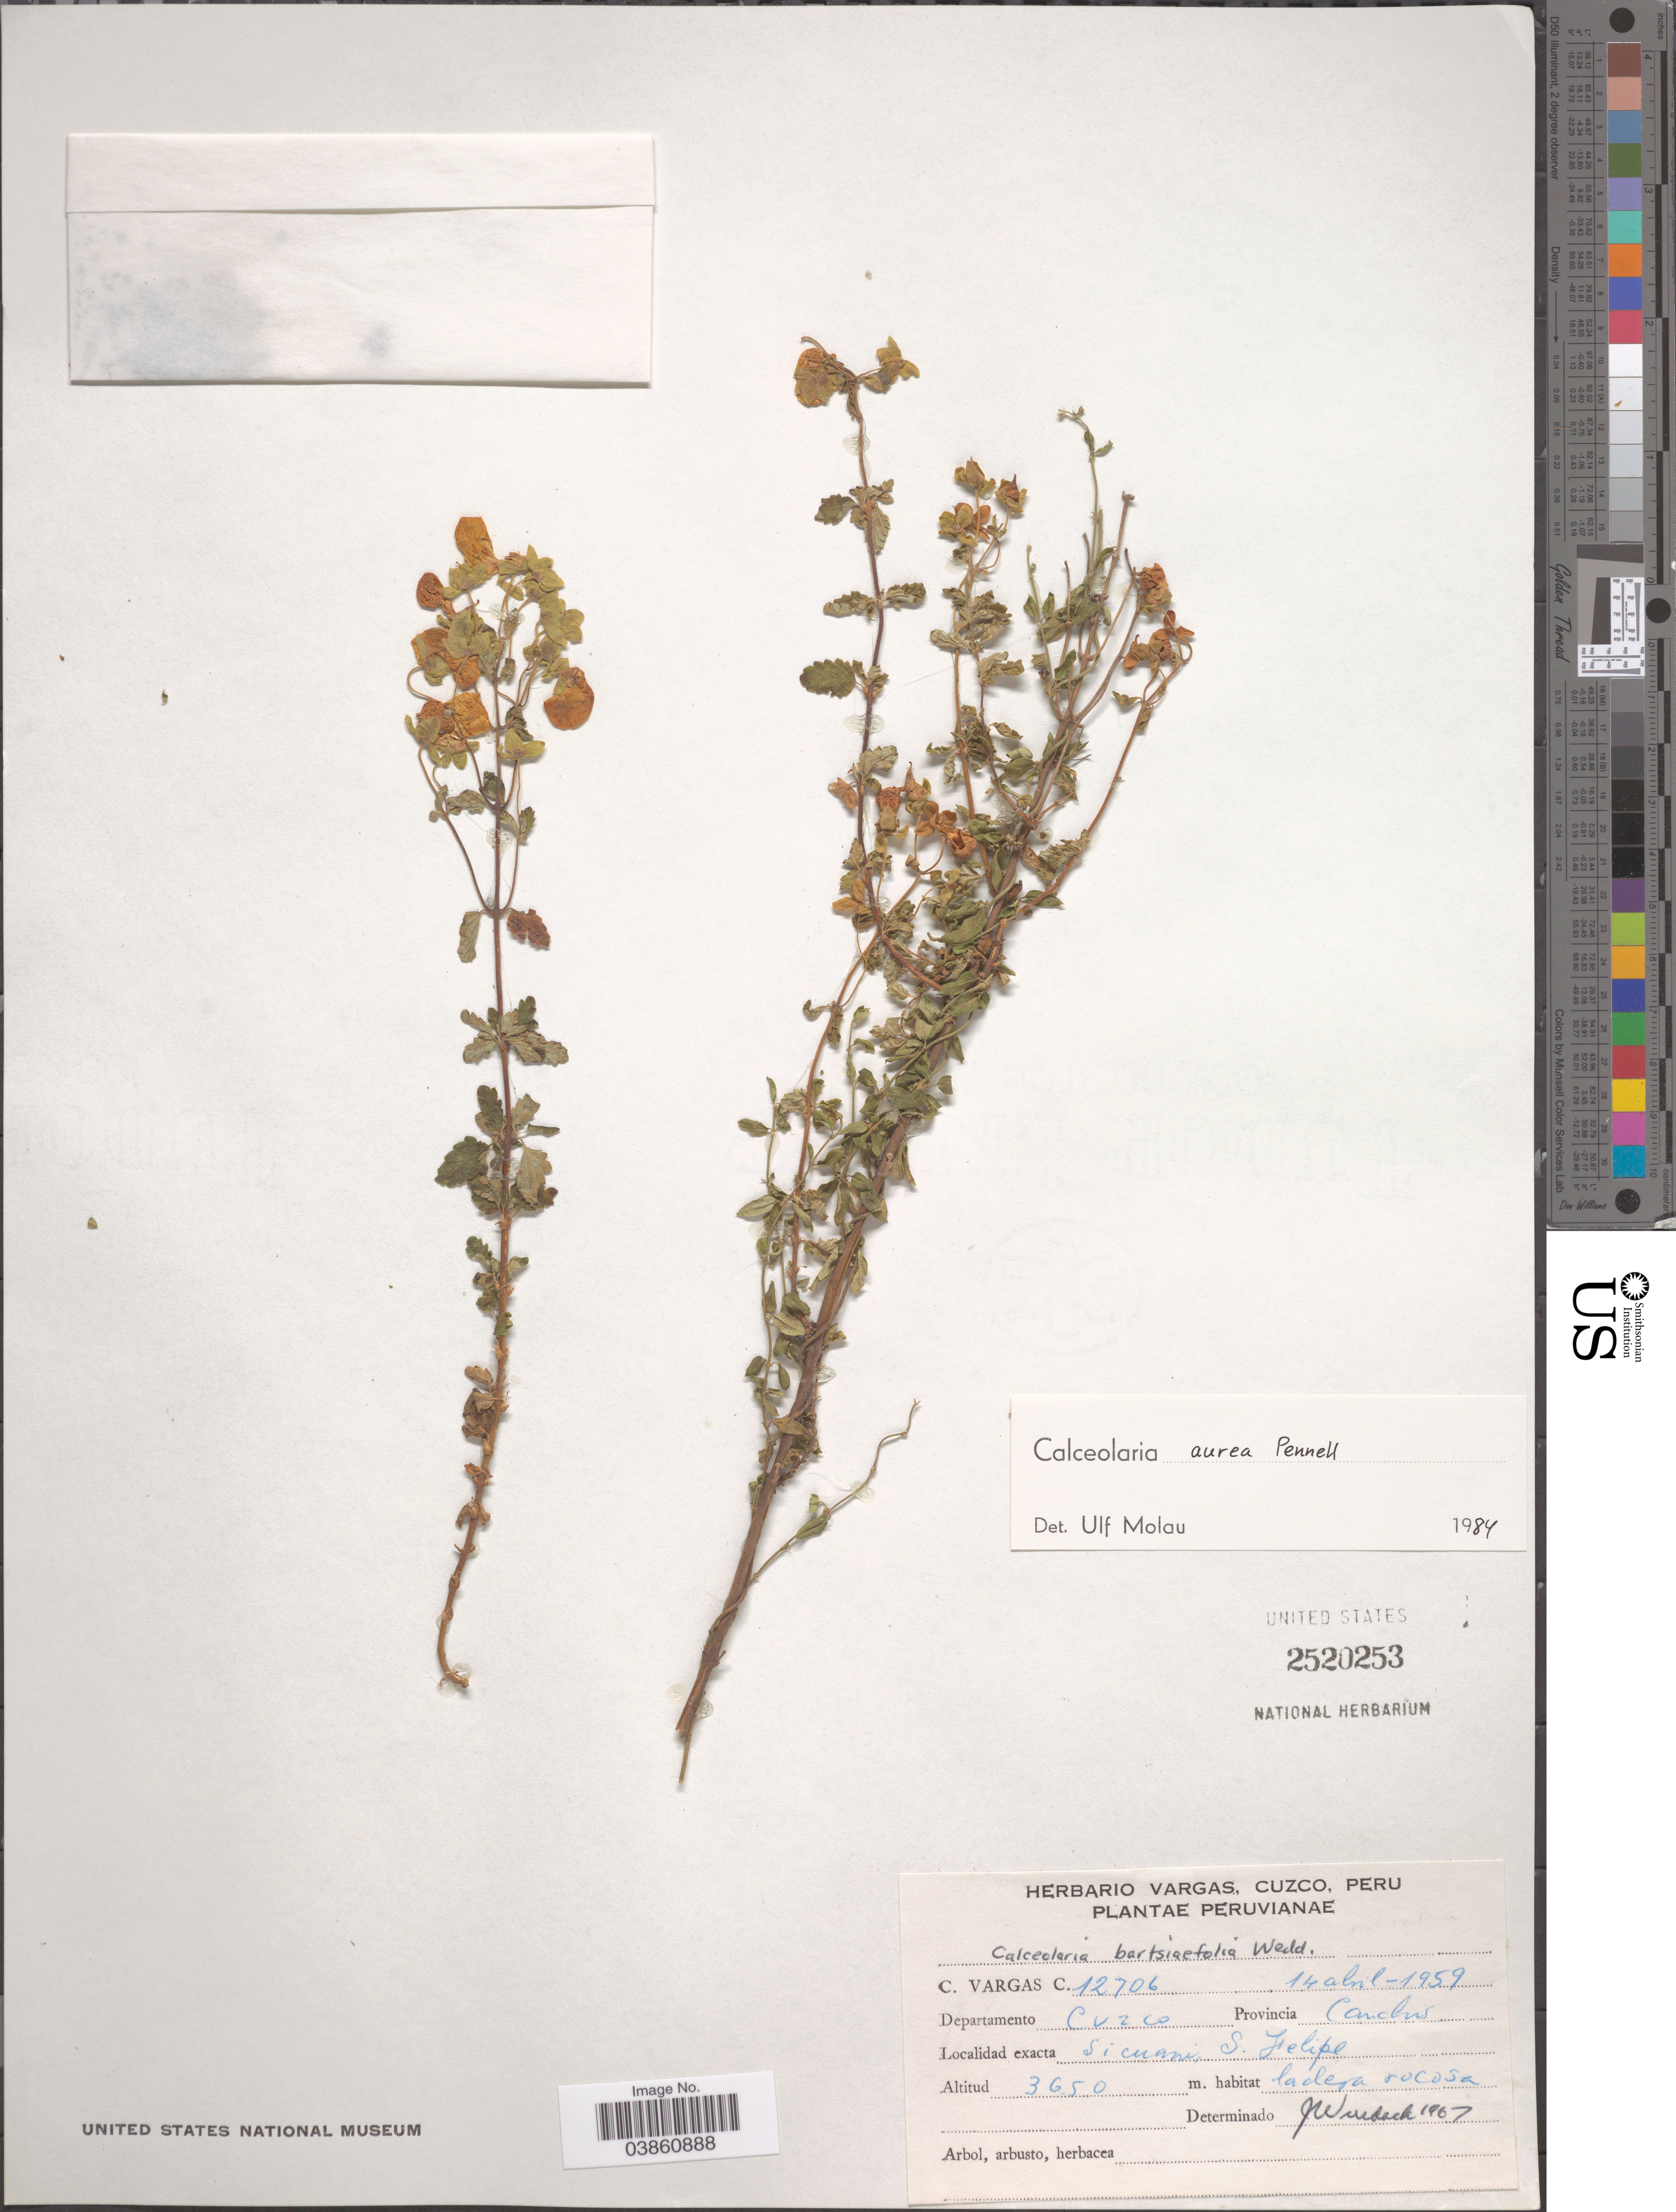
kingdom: Plantae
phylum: Tracheophyta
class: Magnoliopsida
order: Lamiales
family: Calceolariaceae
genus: Calceolaria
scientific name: Calceolaria aurea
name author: Pennell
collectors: C. Vargas Calderón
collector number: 12706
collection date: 1959-04-14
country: Peru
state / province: Cusco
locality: Departamento Cuzco. Provincia Canchis. Sicuani S. Felipe.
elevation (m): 3650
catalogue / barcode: US 2520253